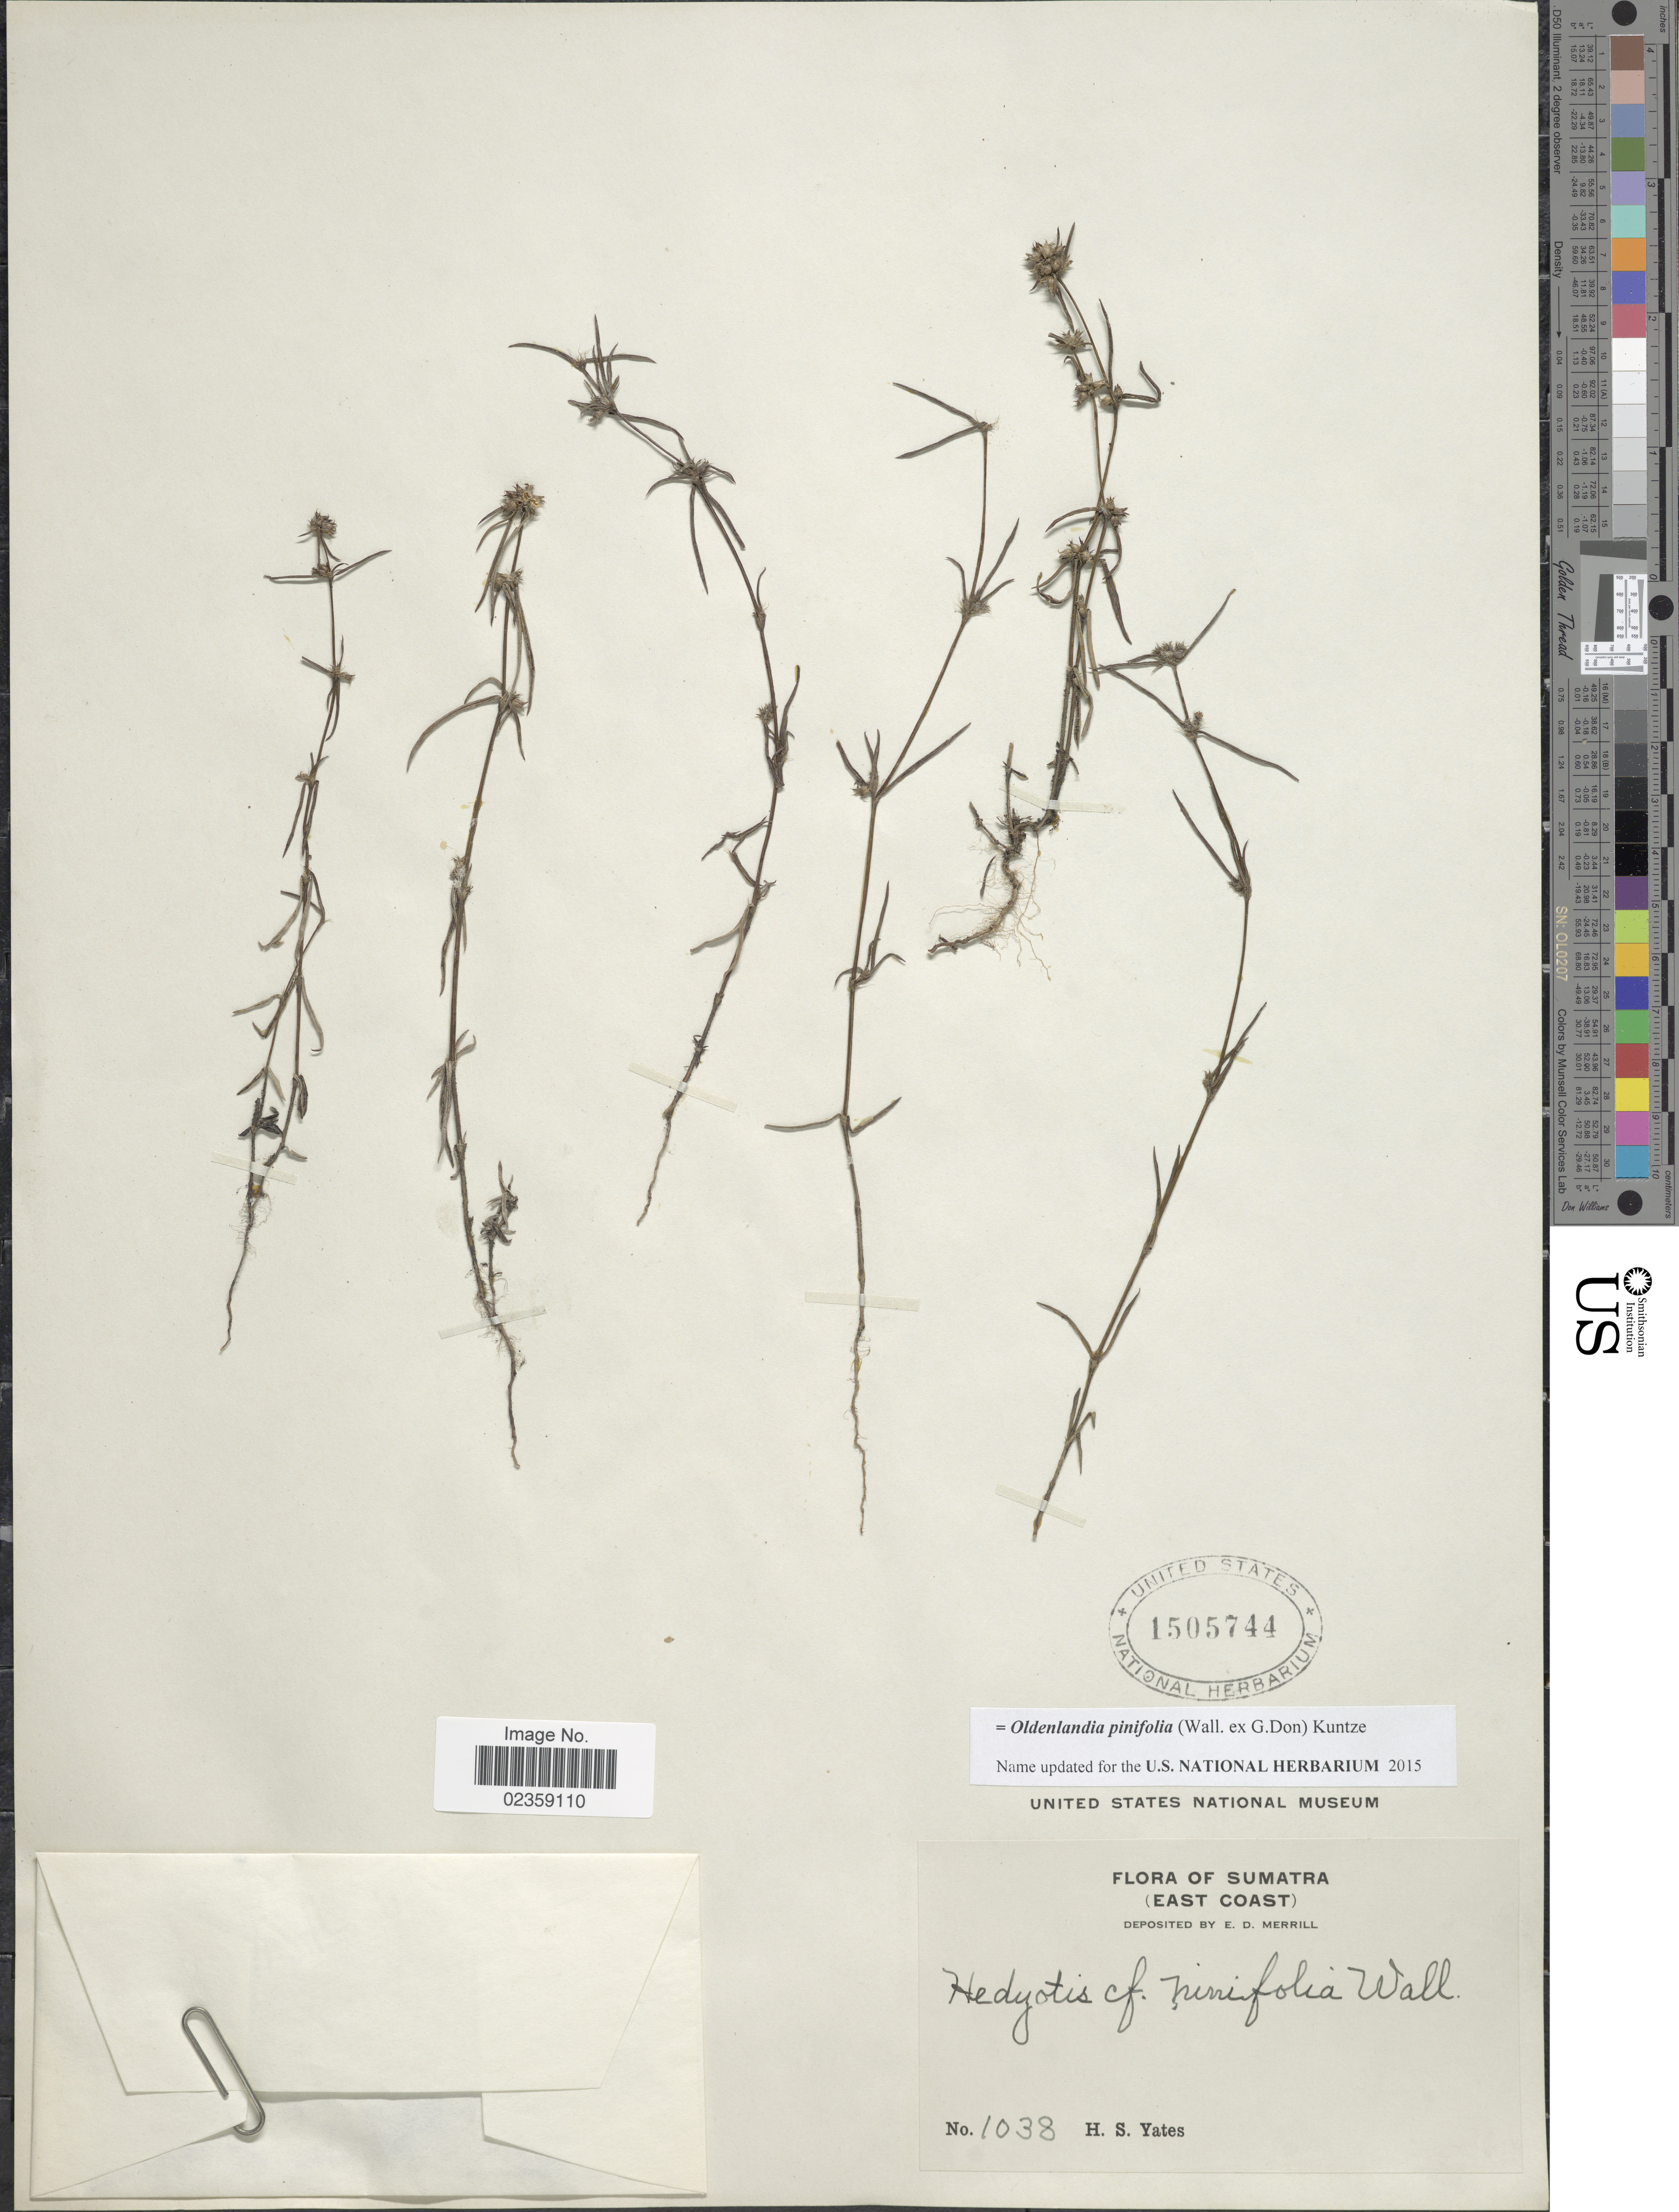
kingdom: Plantae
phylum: Tracheophyta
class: Magnoliopsida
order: Gentianales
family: Rubiaceae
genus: Oldenlandia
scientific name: Oldenlandia pinifolia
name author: (Wall. ex G. Don) Kuntze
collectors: H. S. Yates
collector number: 1038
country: Indonesia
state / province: Sumatra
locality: East Coast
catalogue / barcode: US 1505744